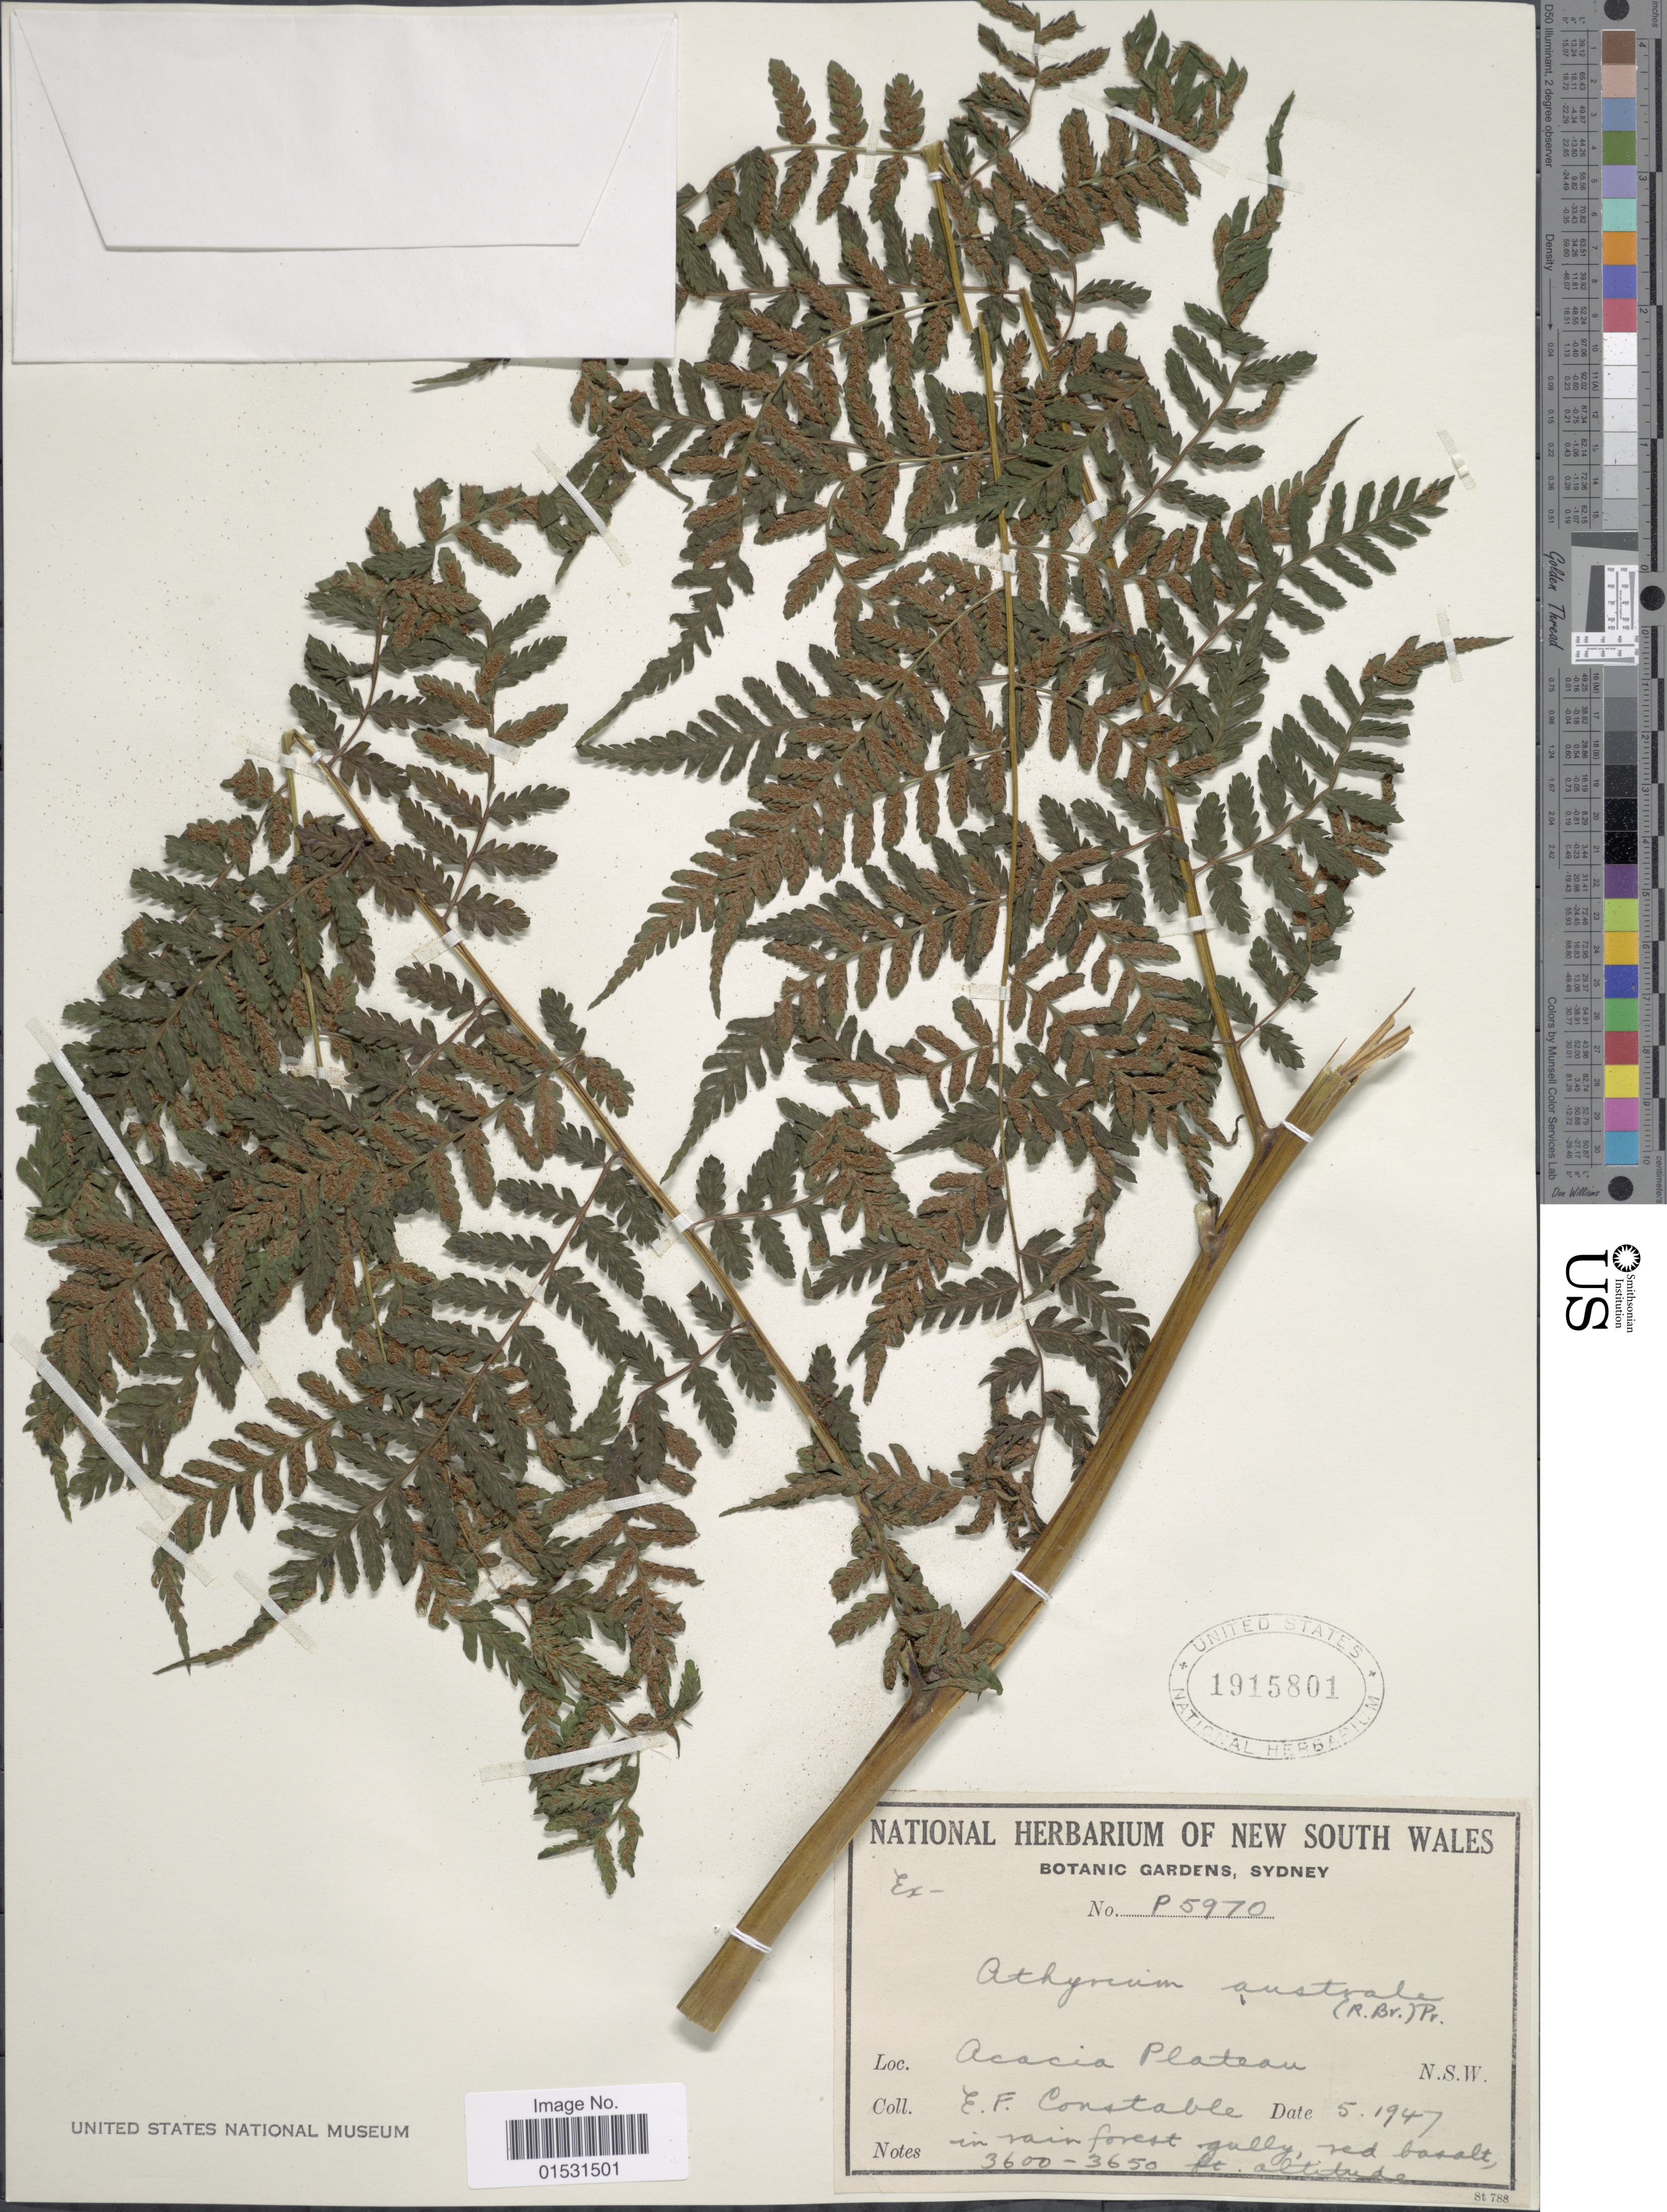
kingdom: Plantae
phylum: Tracheophyta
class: Polypodiopsida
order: Polypodiales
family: Athyriaceae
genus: Athyrium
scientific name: Athyrium australe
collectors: E. F. Constable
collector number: P5970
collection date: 1947-05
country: Australia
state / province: New South Wales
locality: Acacia Plateau. N.S.W.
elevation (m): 1097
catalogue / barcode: US 1915801